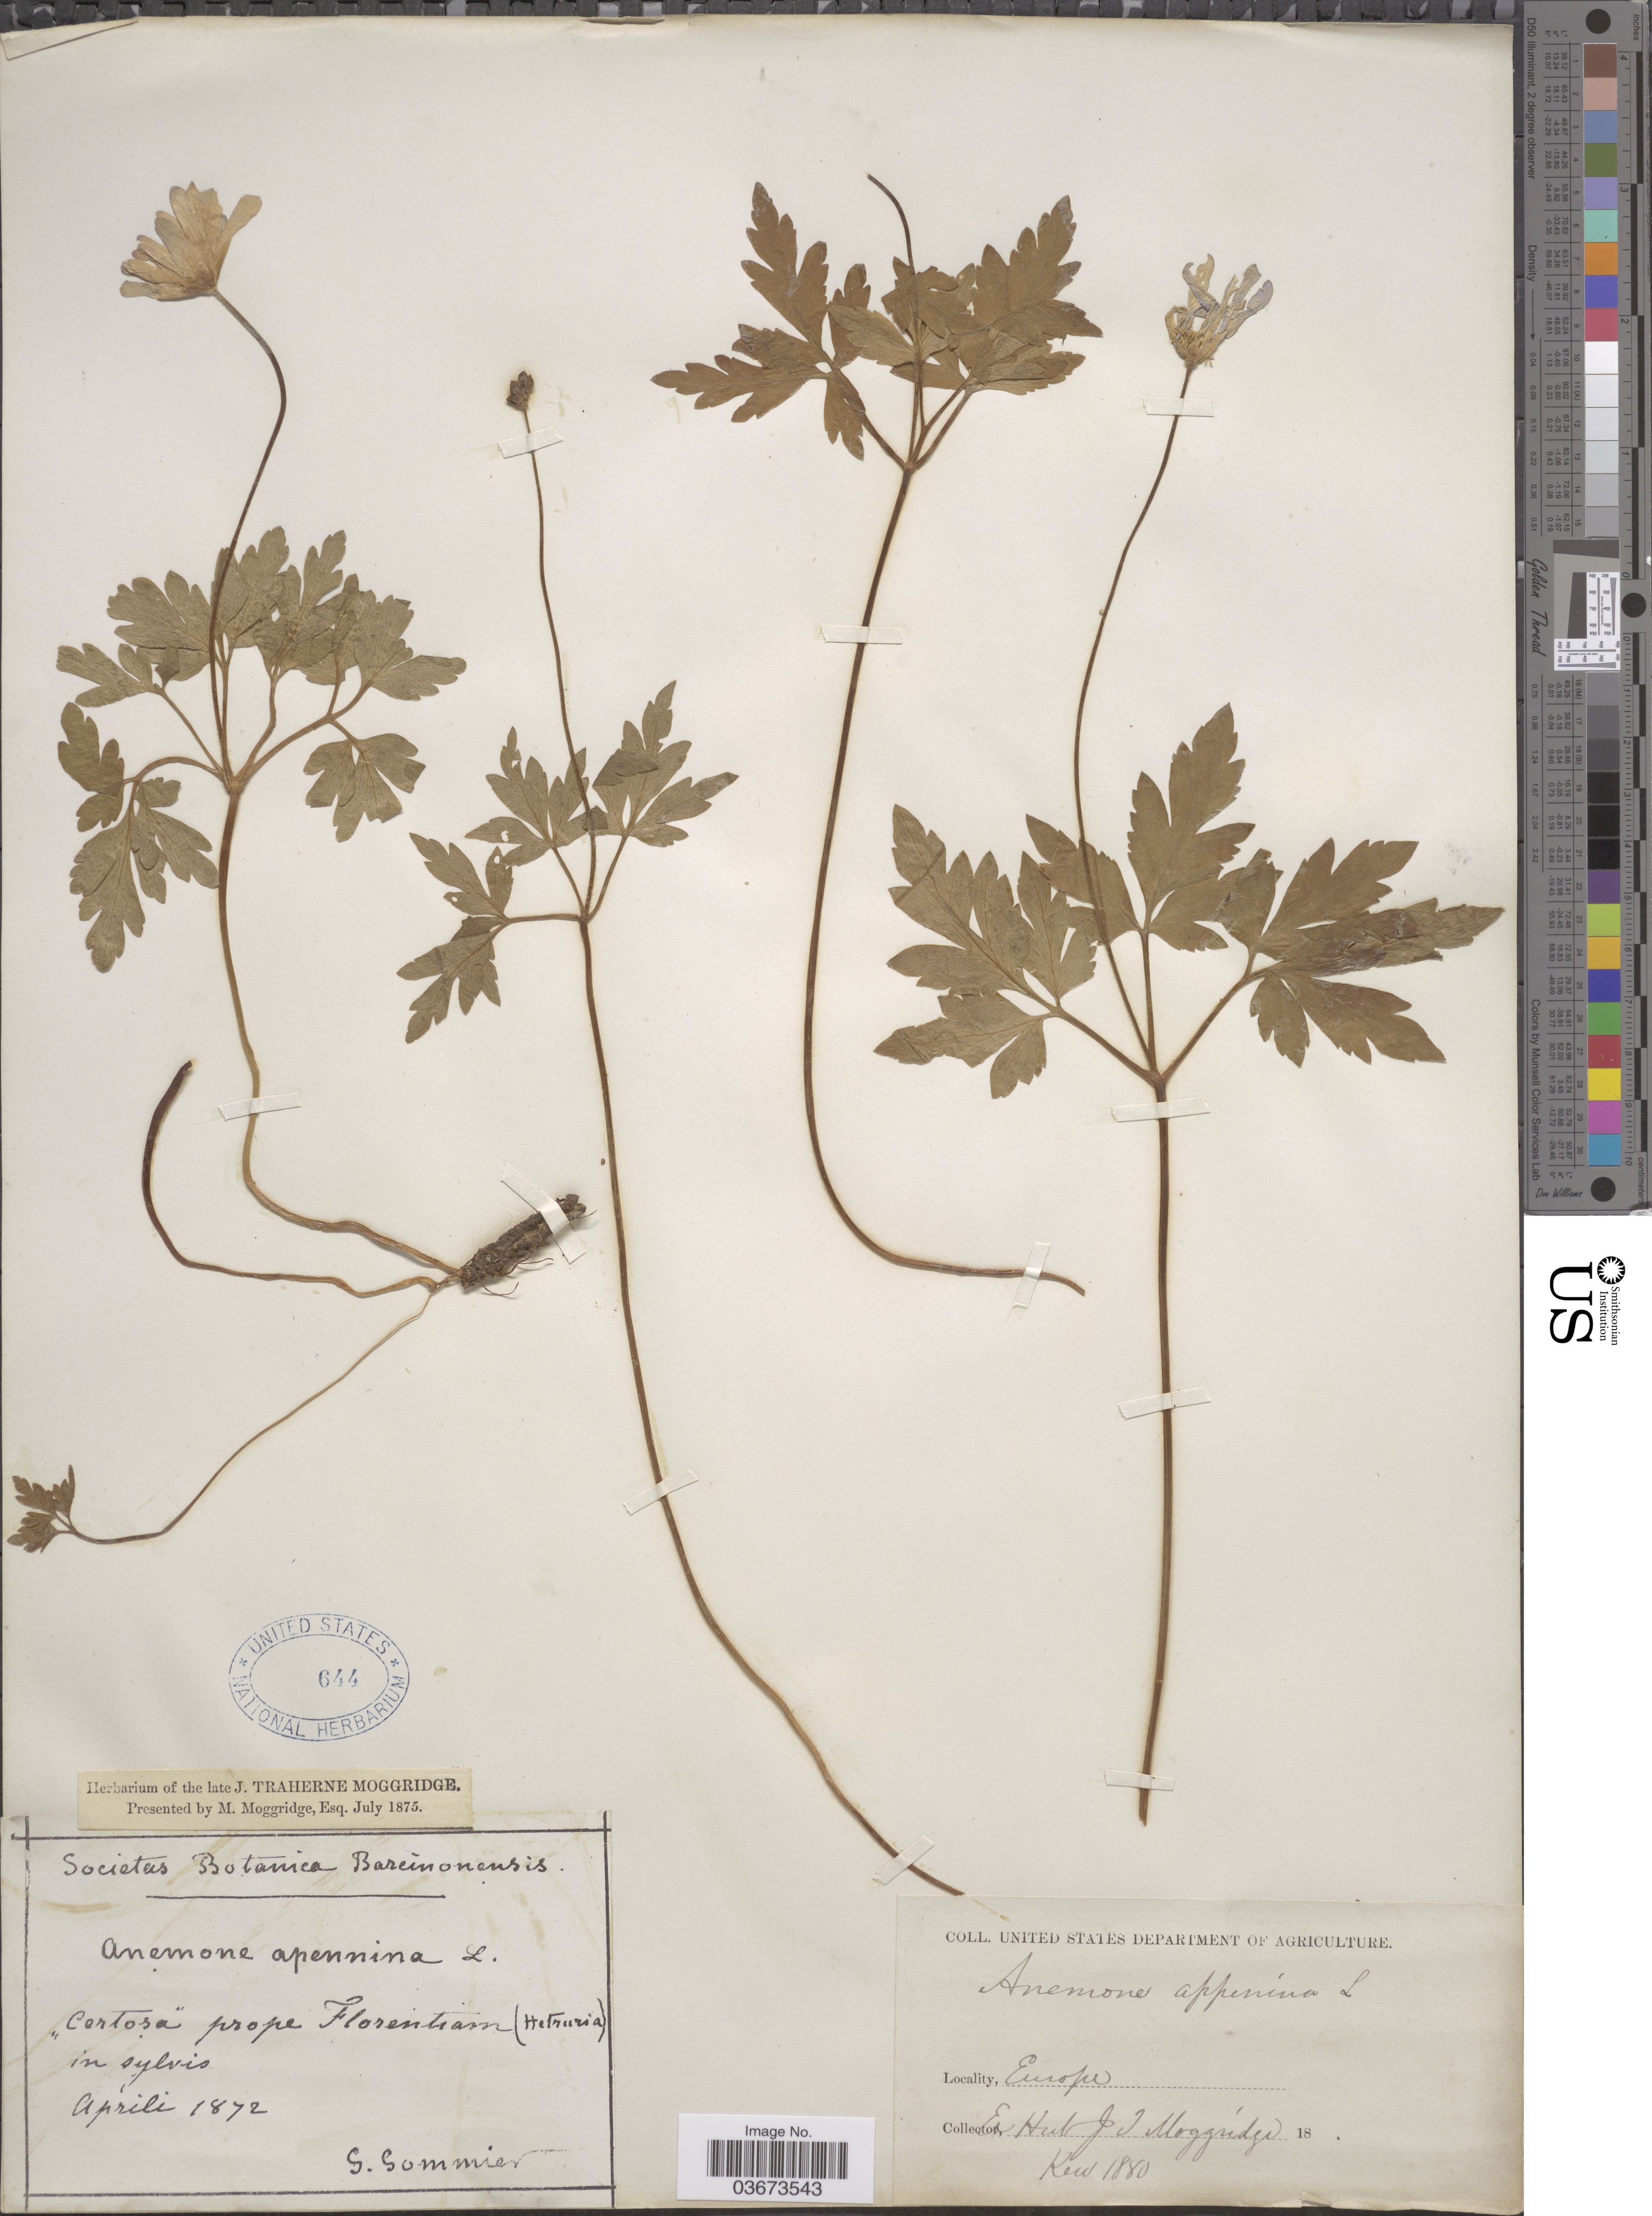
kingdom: Plantae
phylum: Tracheophyta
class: Magnoliopsida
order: Ranunculales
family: Ranunculaceae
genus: Anemone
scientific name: Anemone apennina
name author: L.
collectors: S. Sommier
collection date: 1872-04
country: Italy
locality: Europe. "Certosa" prope Florentiam (Hetruria).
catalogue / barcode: US 644